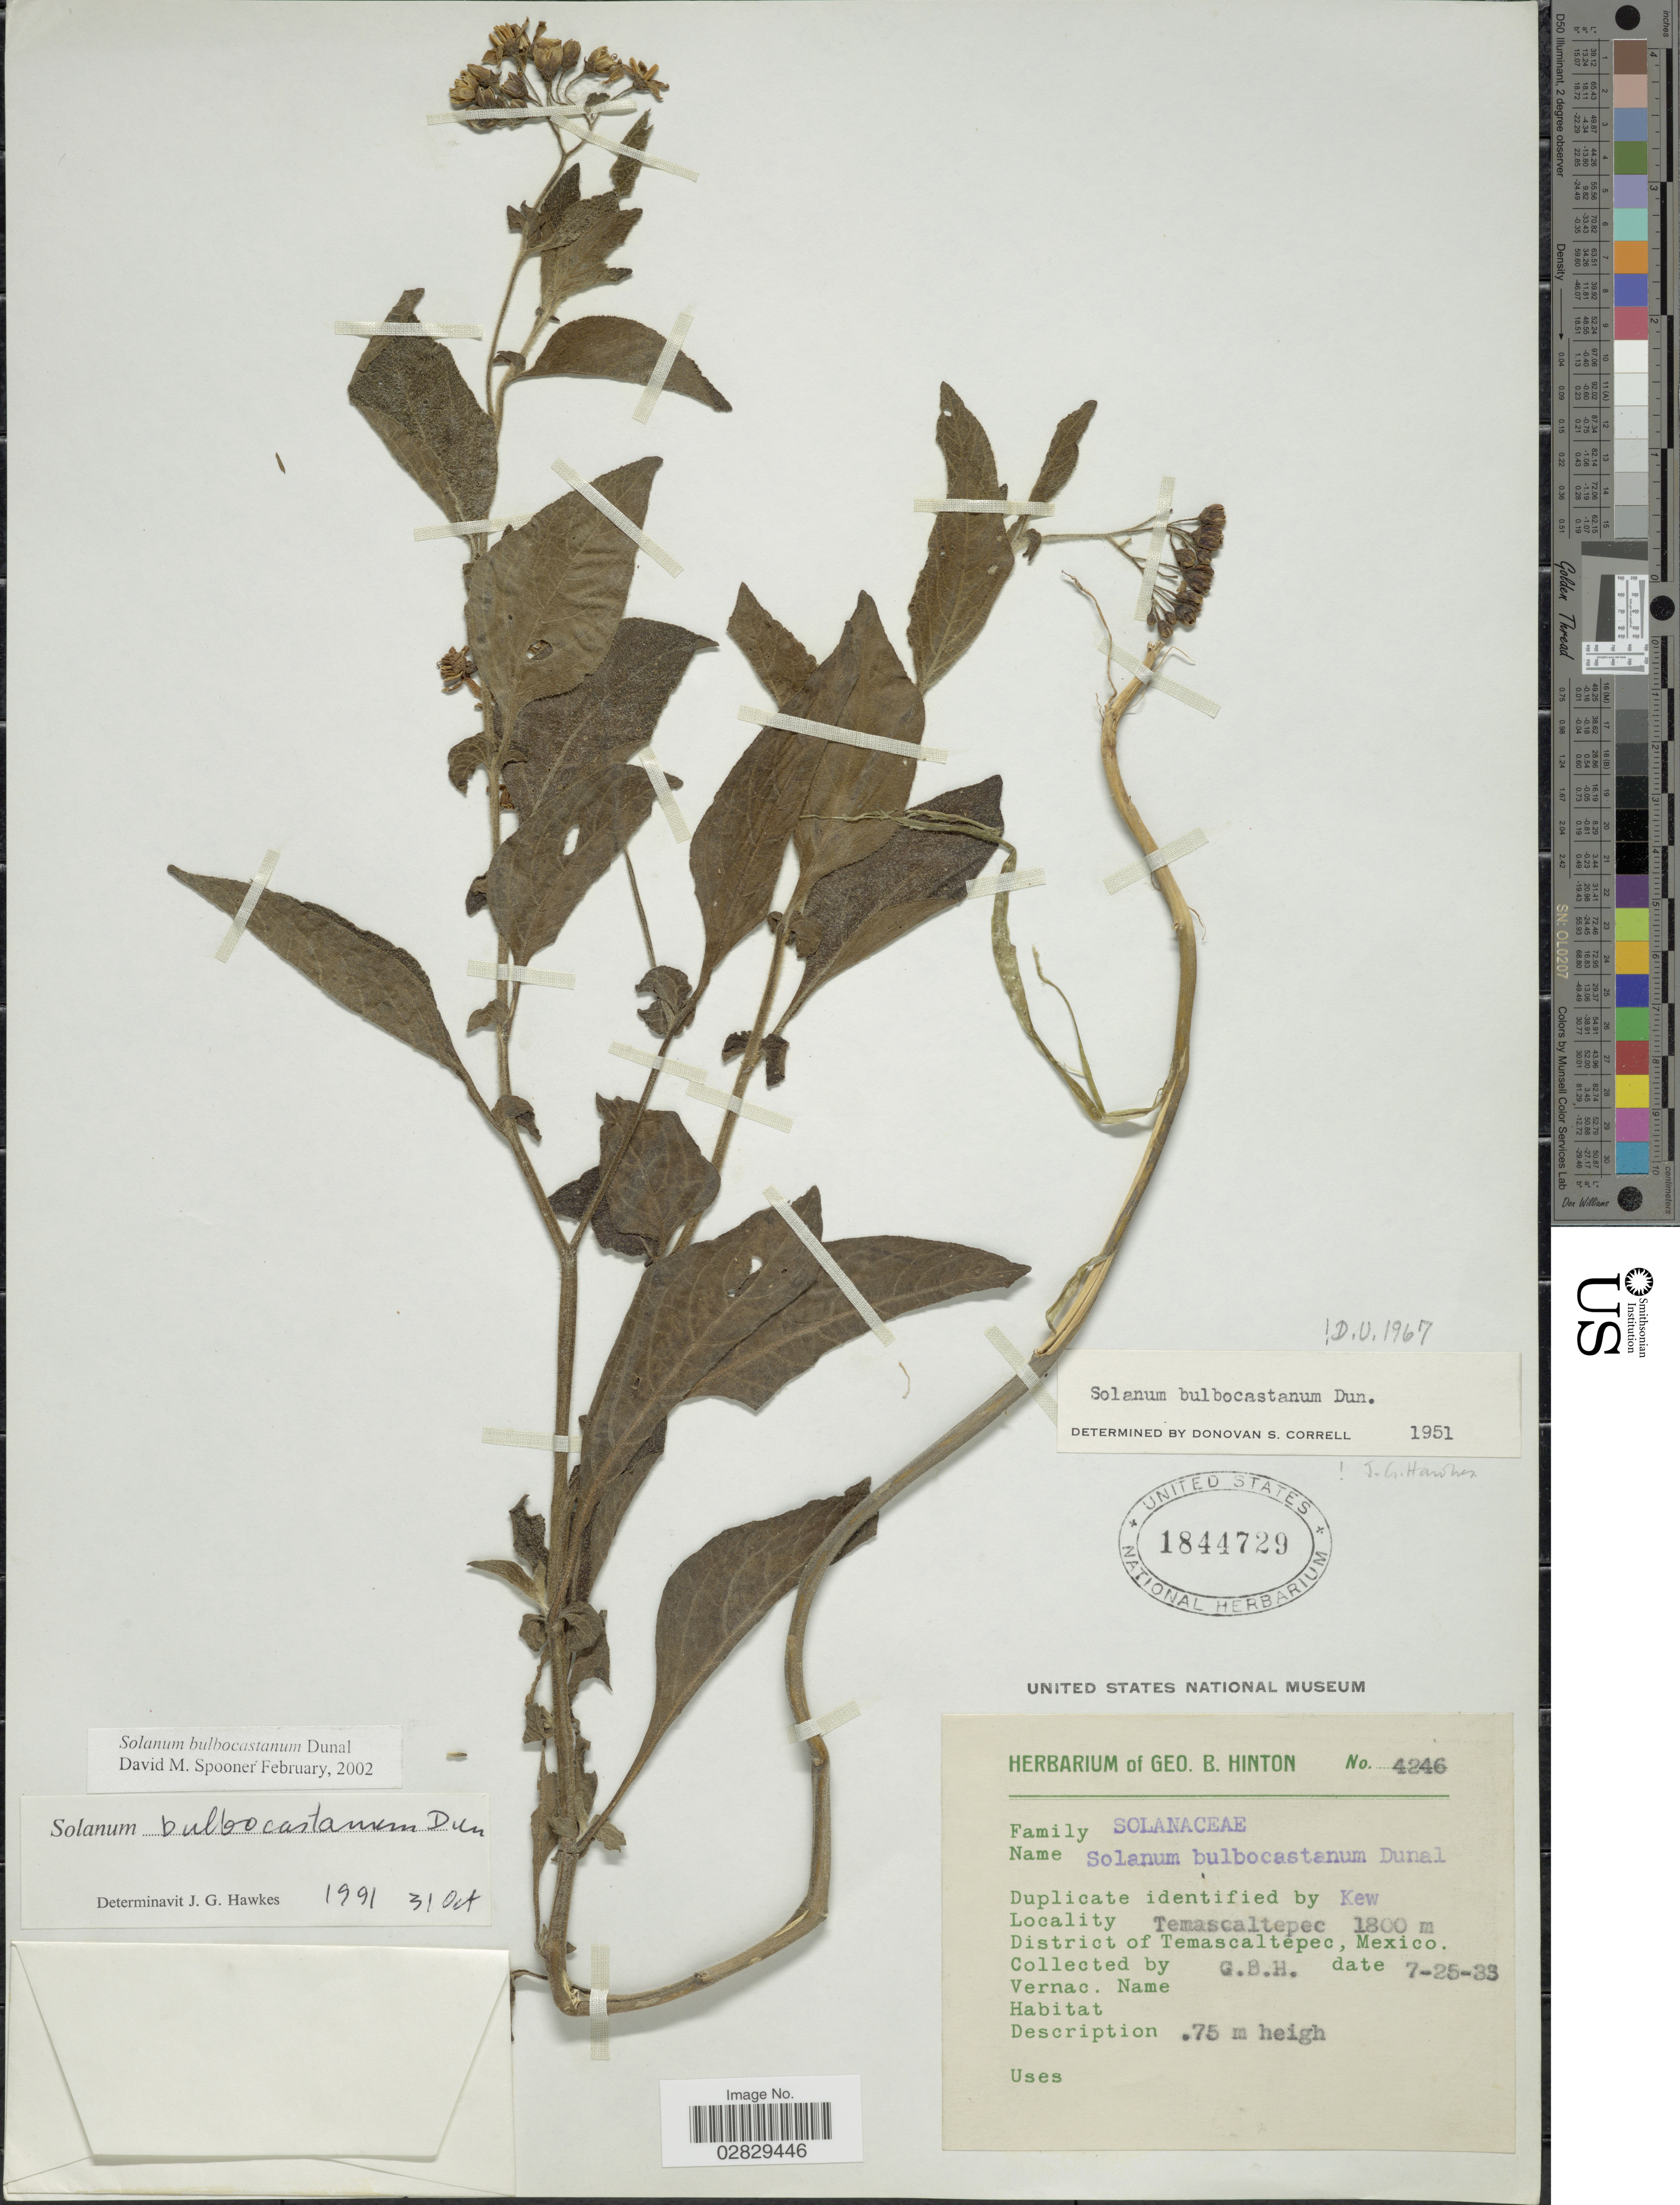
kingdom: Plantae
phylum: Tracheophyta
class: Magnoliopsida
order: Solanales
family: Solanaceae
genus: Solanum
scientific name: Solanum bulbocastanum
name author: Dunal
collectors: G. B. Hinton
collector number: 4246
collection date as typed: Transcribed d/m/y: 25/7/33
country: Mexico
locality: Temascaltepec. District of Temascaltepec.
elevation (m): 1800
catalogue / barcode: US 1844729